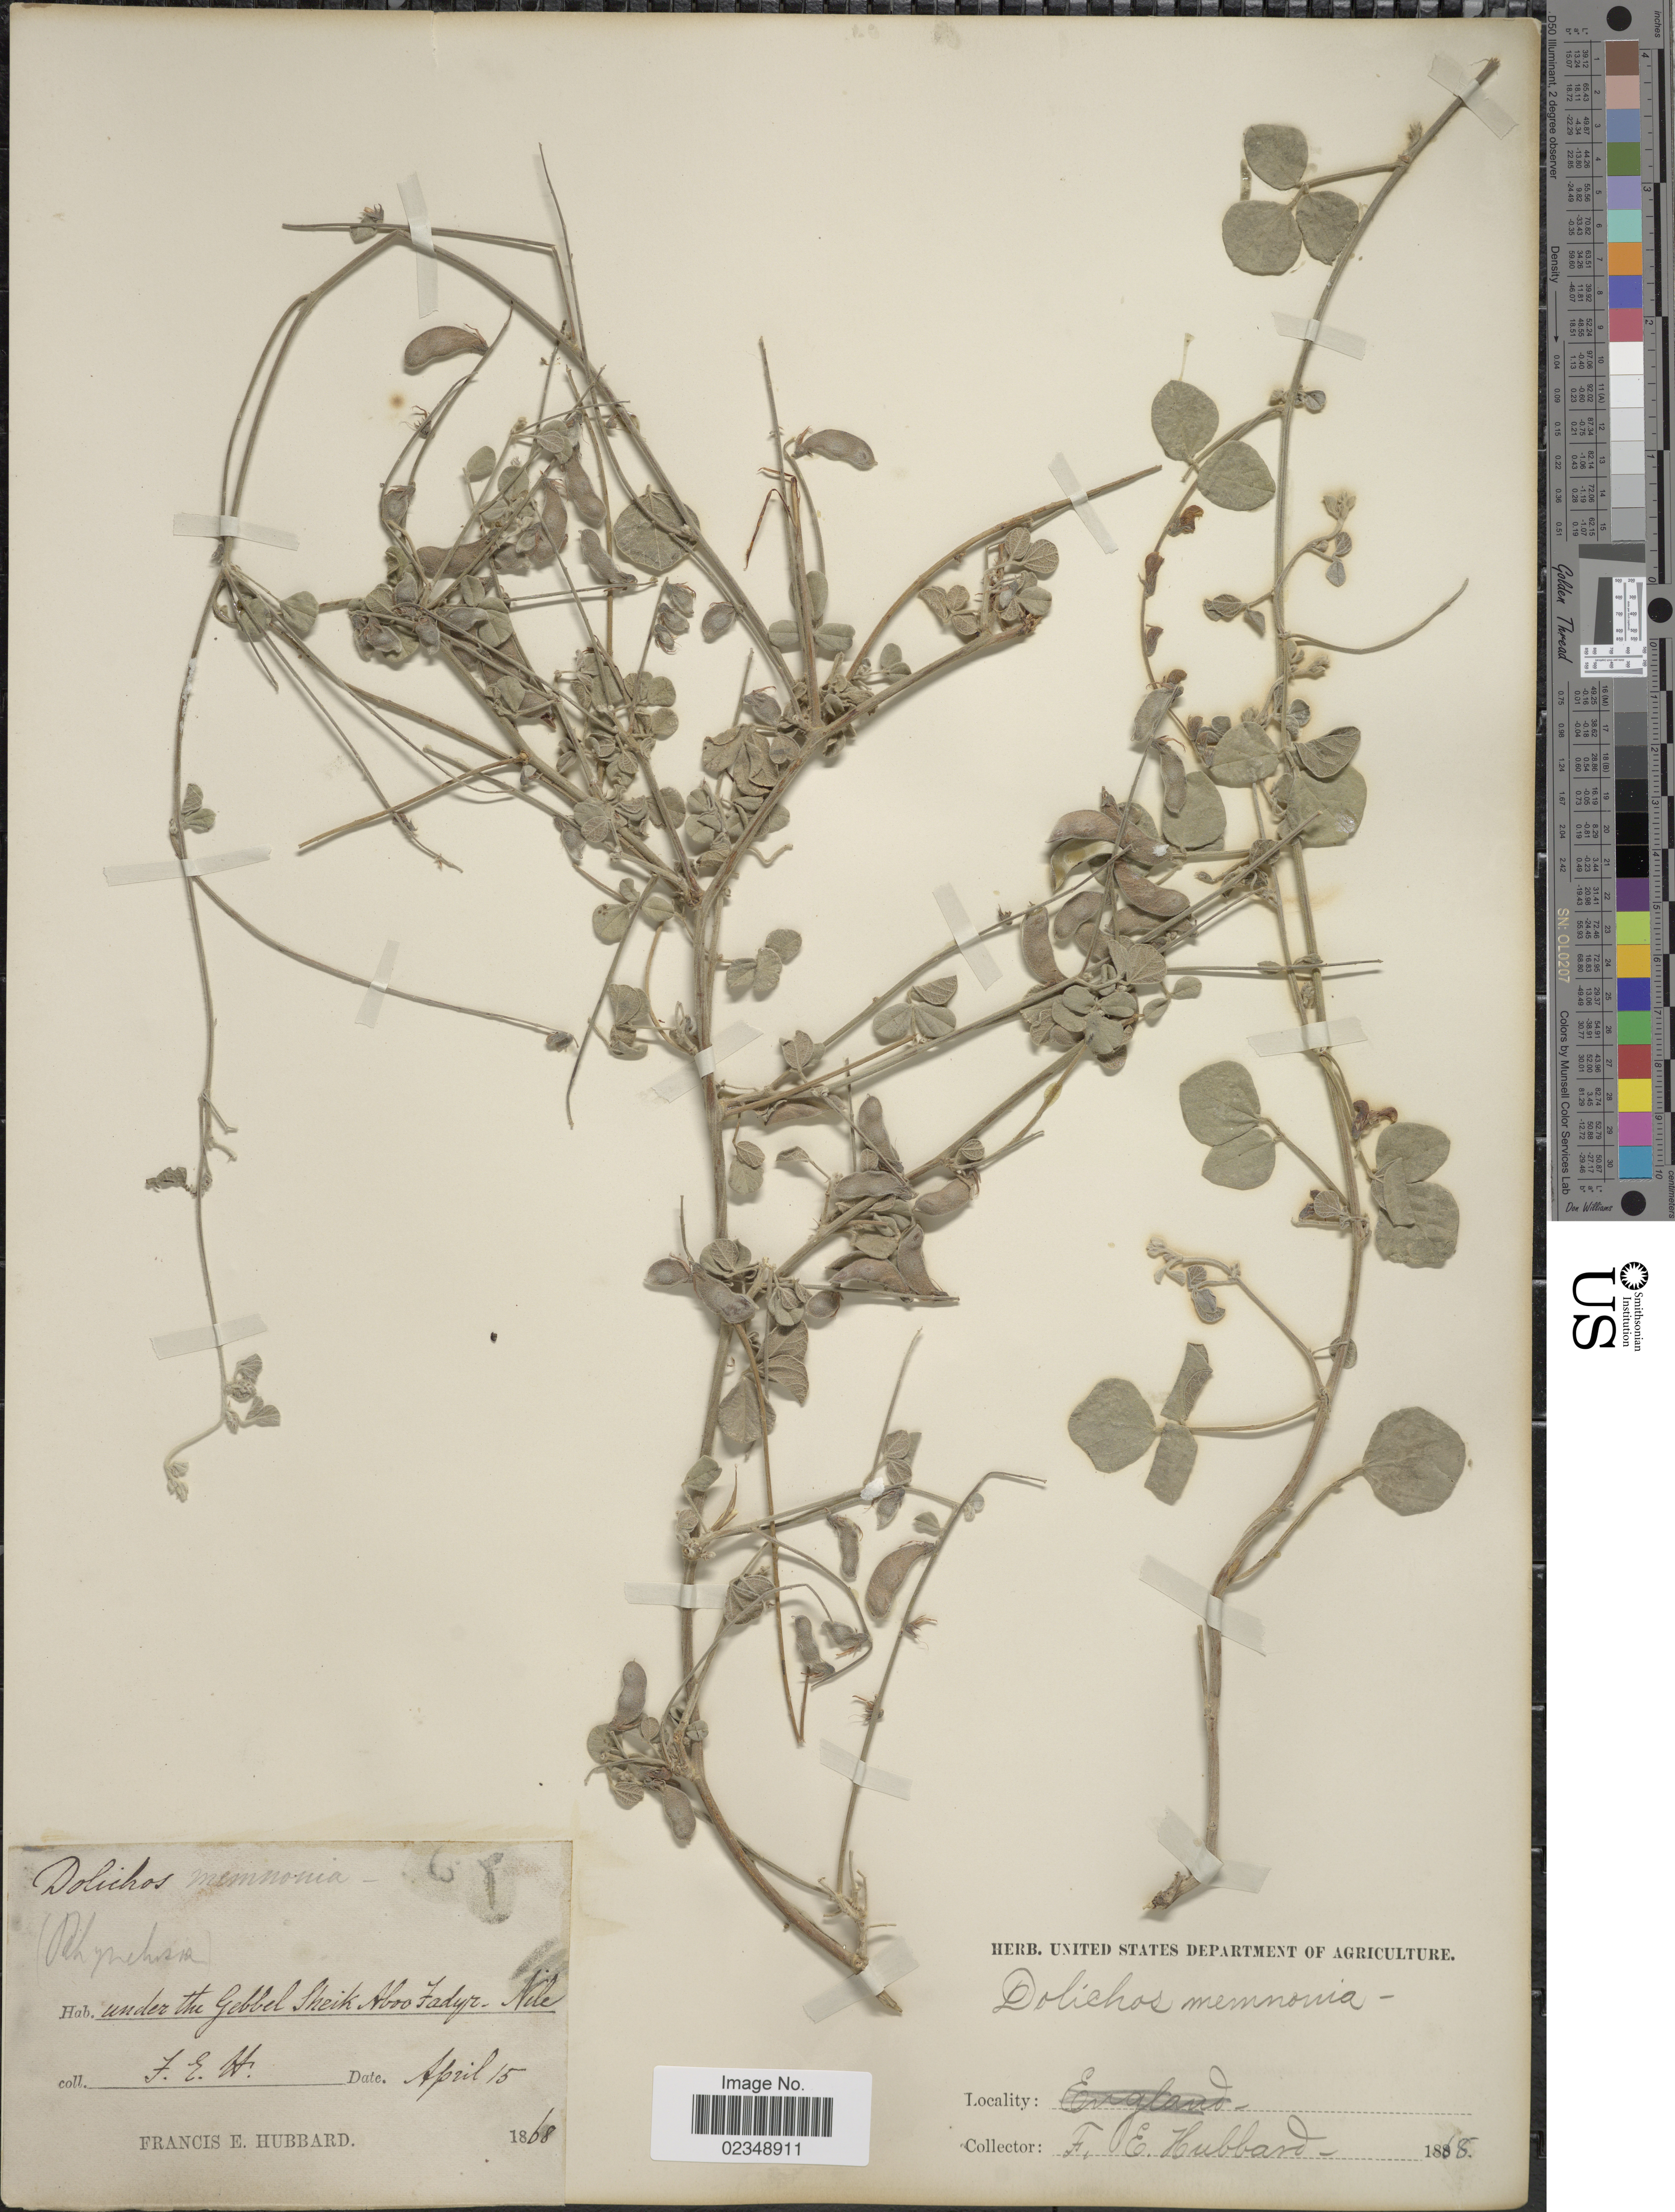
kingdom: Plantae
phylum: Tracheophyta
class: Magnoliopsida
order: Fabales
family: Fabaceae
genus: Rhynchosia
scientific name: Rhynchosia memnonia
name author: (Delile) DC.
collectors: F. E. Hubbard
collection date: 1868-04-15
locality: Uder the Gobbel Sheik Aboo Fadyr - Nile